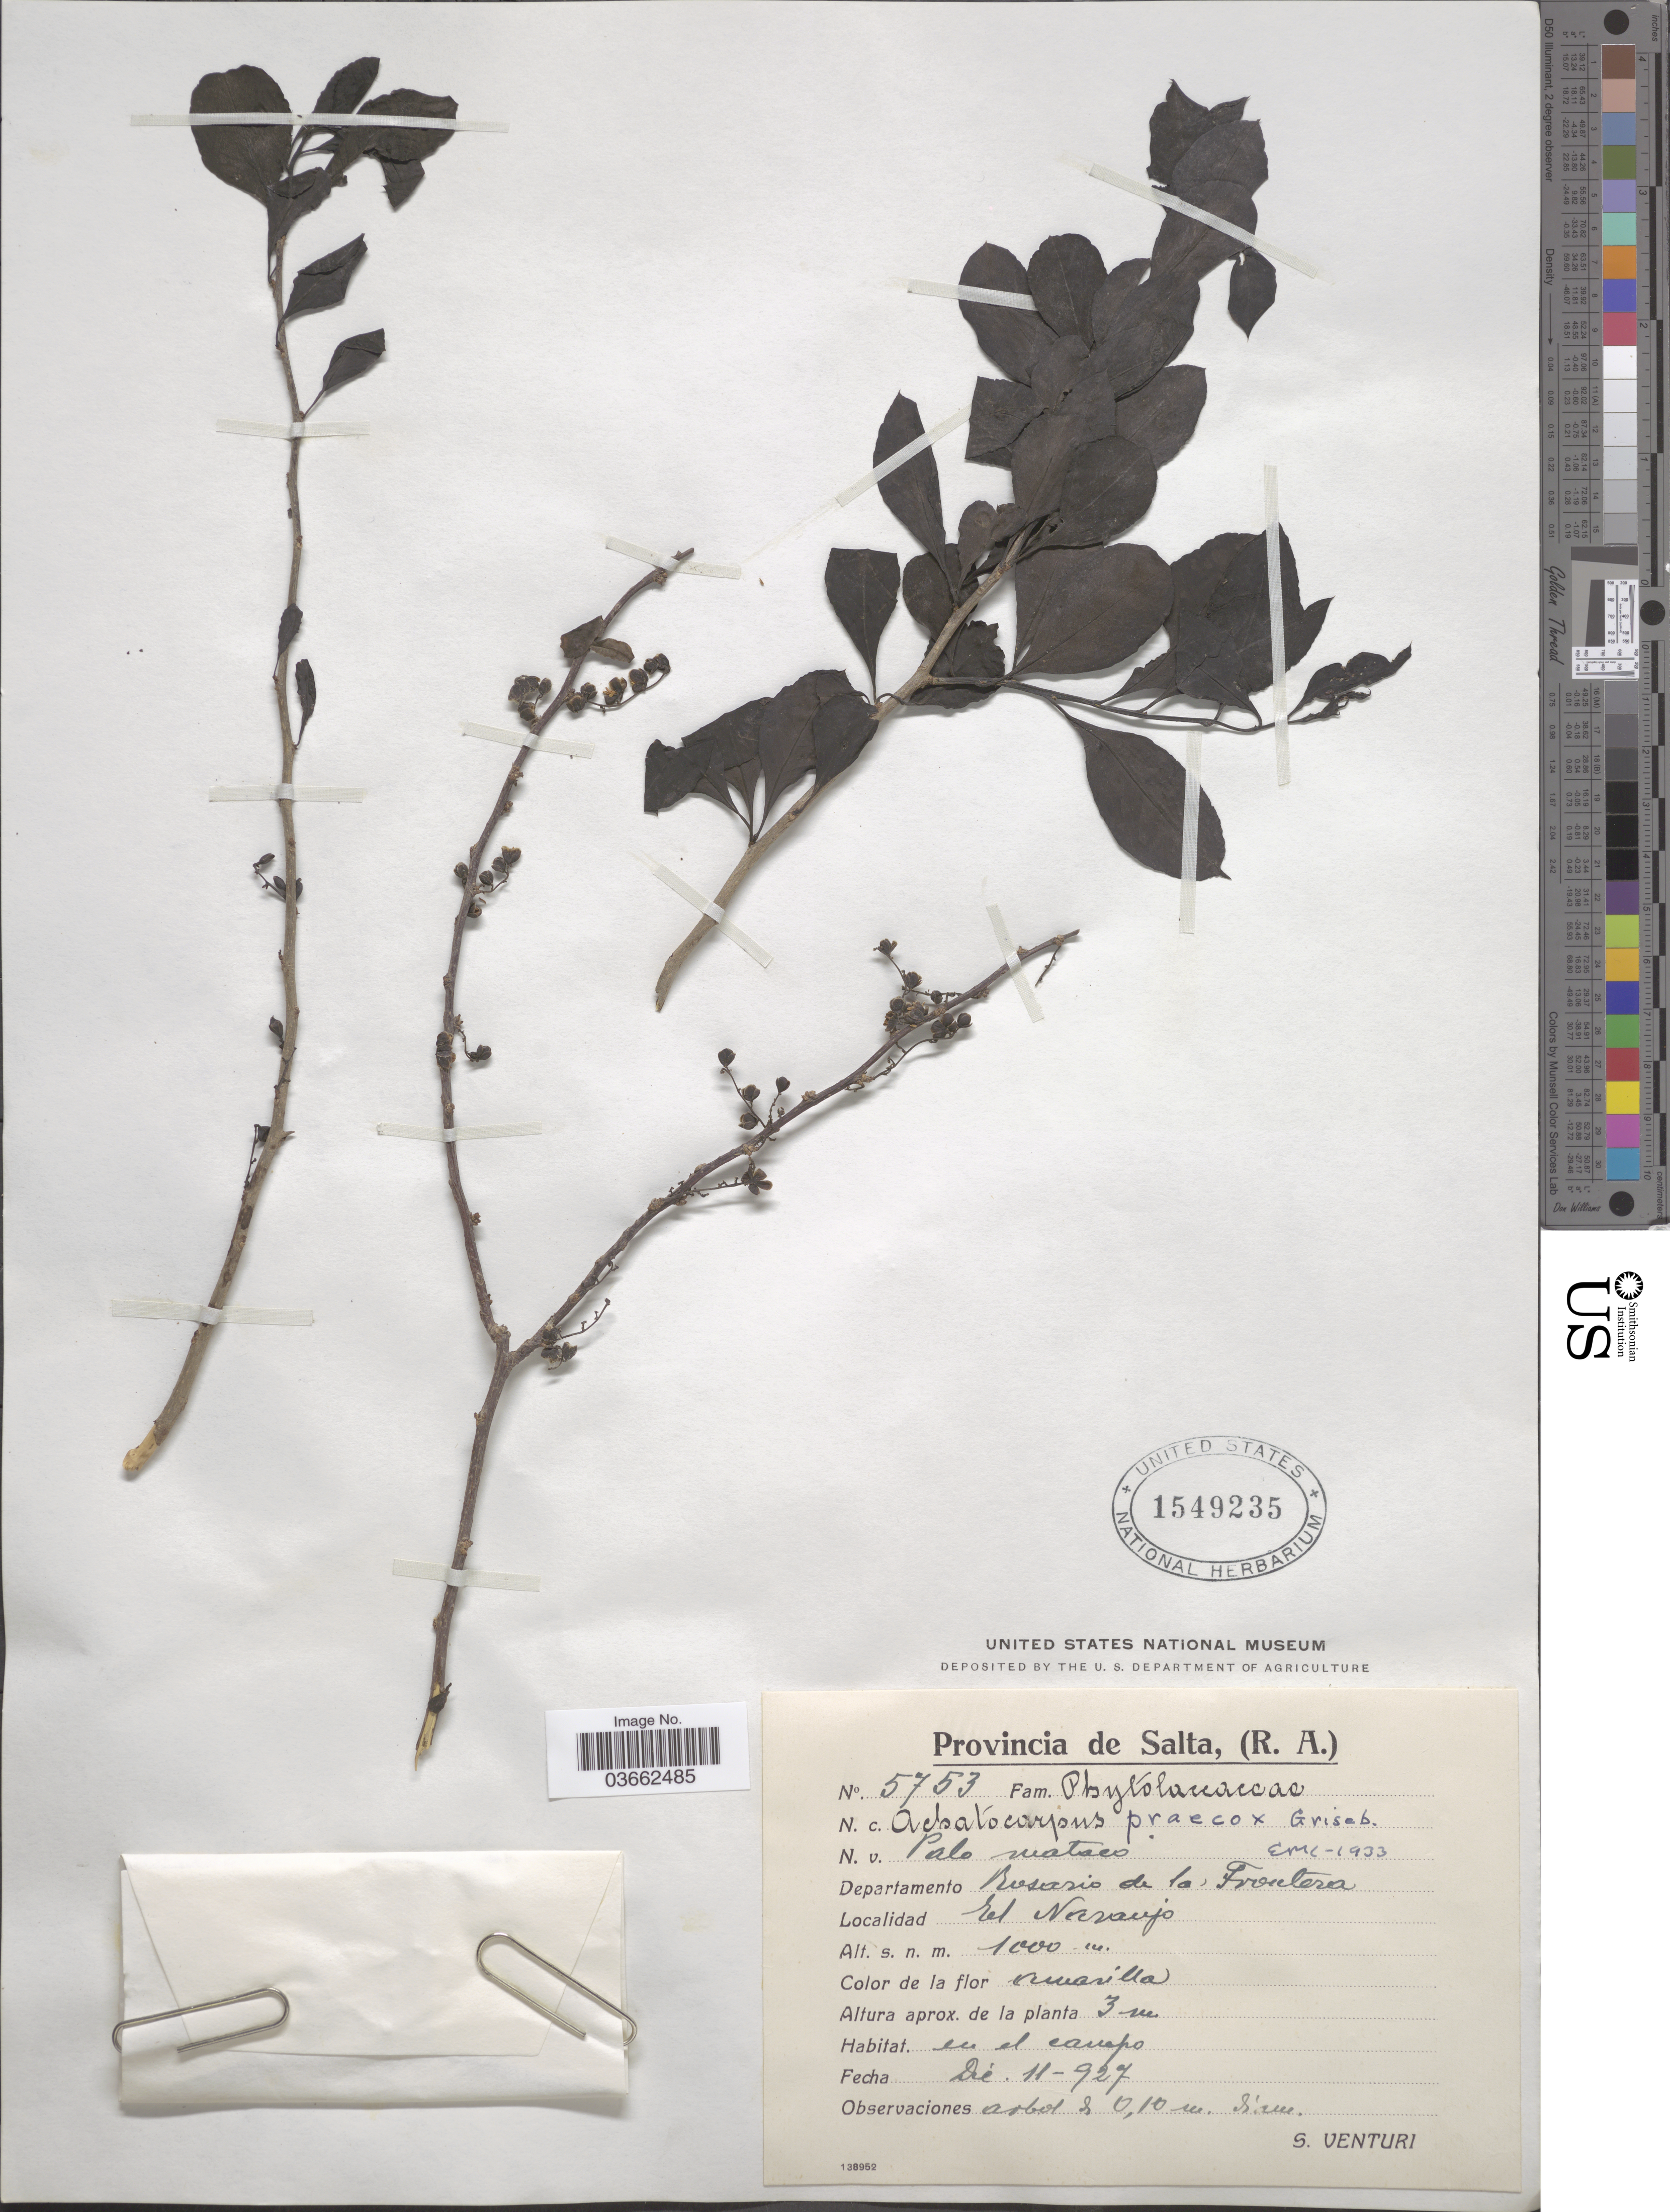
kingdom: Plantae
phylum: Tracheophyta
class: Magnoliopsida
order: Caryophyllales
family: Achatocarpaceae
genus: Achatocarpus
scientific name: Achatocarpus praecox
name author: Griseb.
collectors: S. Venturi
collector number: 5753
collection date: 1927-12-11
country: Argentina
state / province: Salta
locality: Departamento Rosario de la Frontera. El Naranjo.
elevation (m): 1000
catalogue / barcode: US 1549235